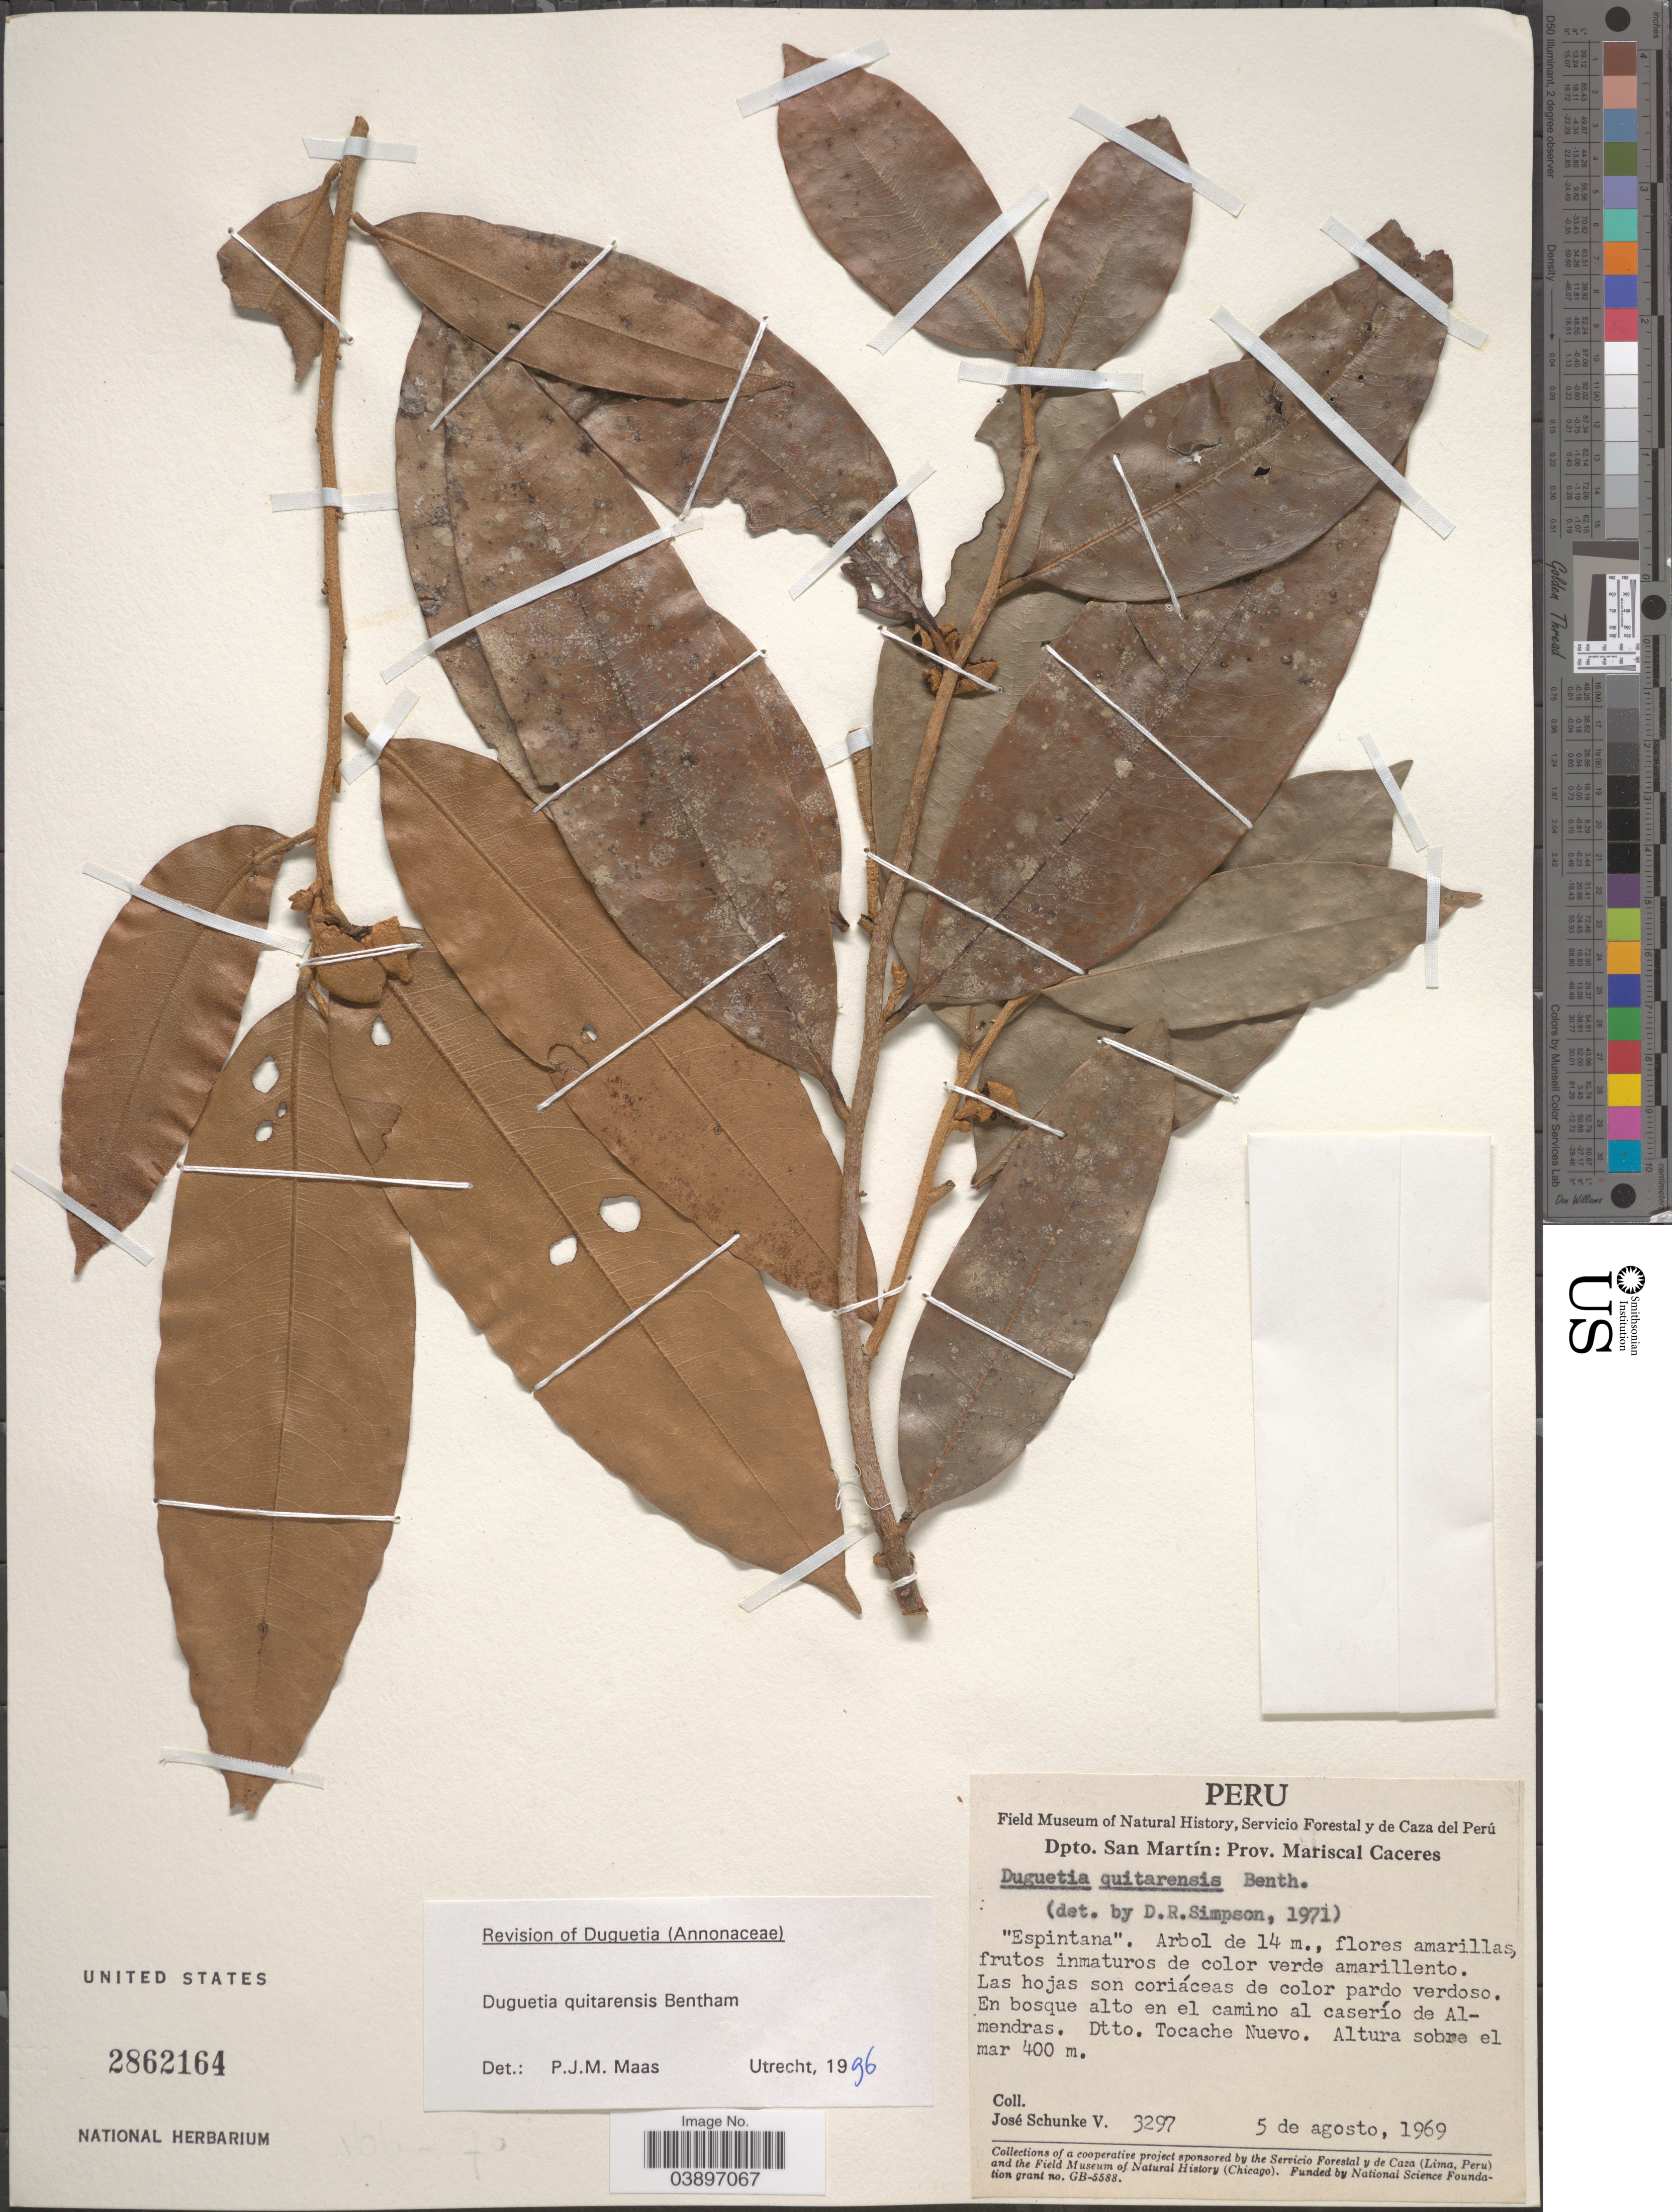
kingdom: Plantae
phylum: Tracheophyta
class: Magnoliopsida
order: Magnoliales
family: Annonaceae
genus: Duguetia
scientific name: Duguetia quitarensis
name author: Benth.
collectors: J. Schunke Vigo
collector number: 3297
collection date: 1969-08-05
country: Peru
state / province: San Martín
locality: Dpto. San Martín: Prov. Marscal Caceres. En bosque alto en el camino al caserío de Almendras. Dtto. Tocache Nuevo.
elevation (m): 400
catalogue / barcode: US 2862164